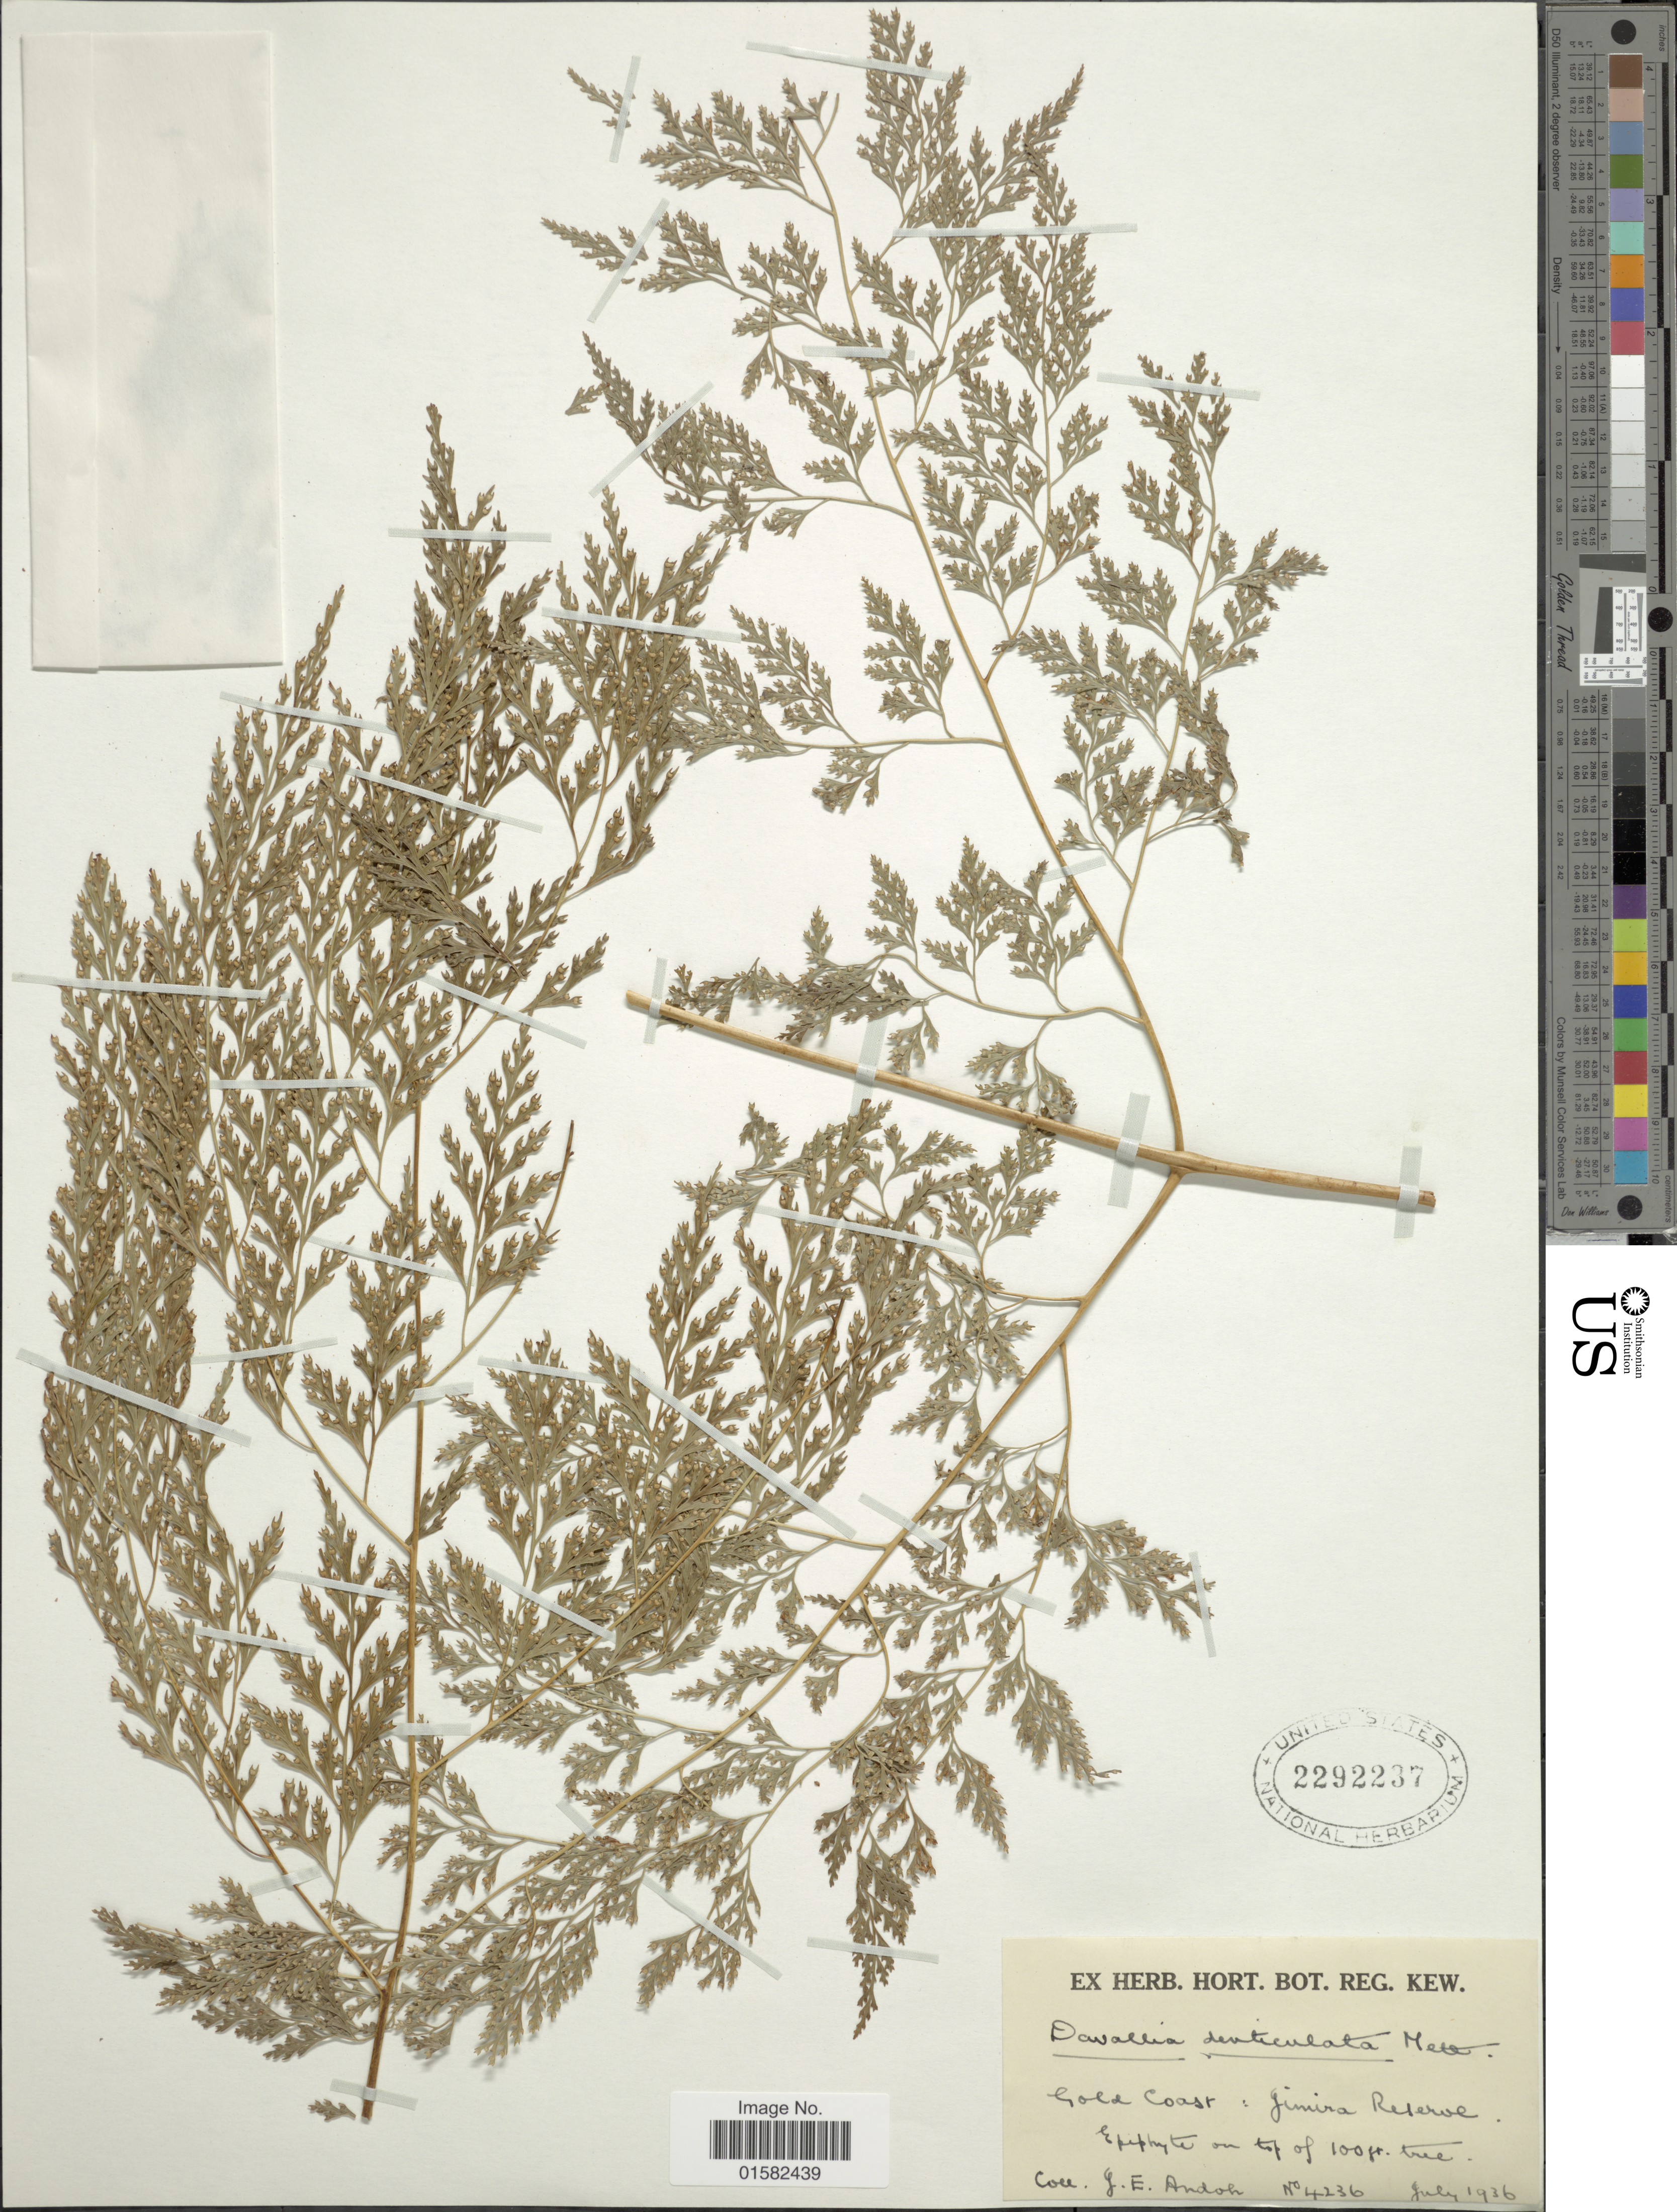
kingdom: Plantae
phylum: Tracheophyta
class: Polypodiopsida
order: Polypodiales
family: Davalliaceae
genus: Wibelia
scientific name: Wibelia denticulata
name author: (Burm. f.) M. Kato & Tsutsumi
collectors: J. Andoh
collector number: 4236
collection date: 1936-07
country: Ghana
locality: Gold coast, Ginira Reserve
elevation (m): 30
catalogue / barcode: US 2292237